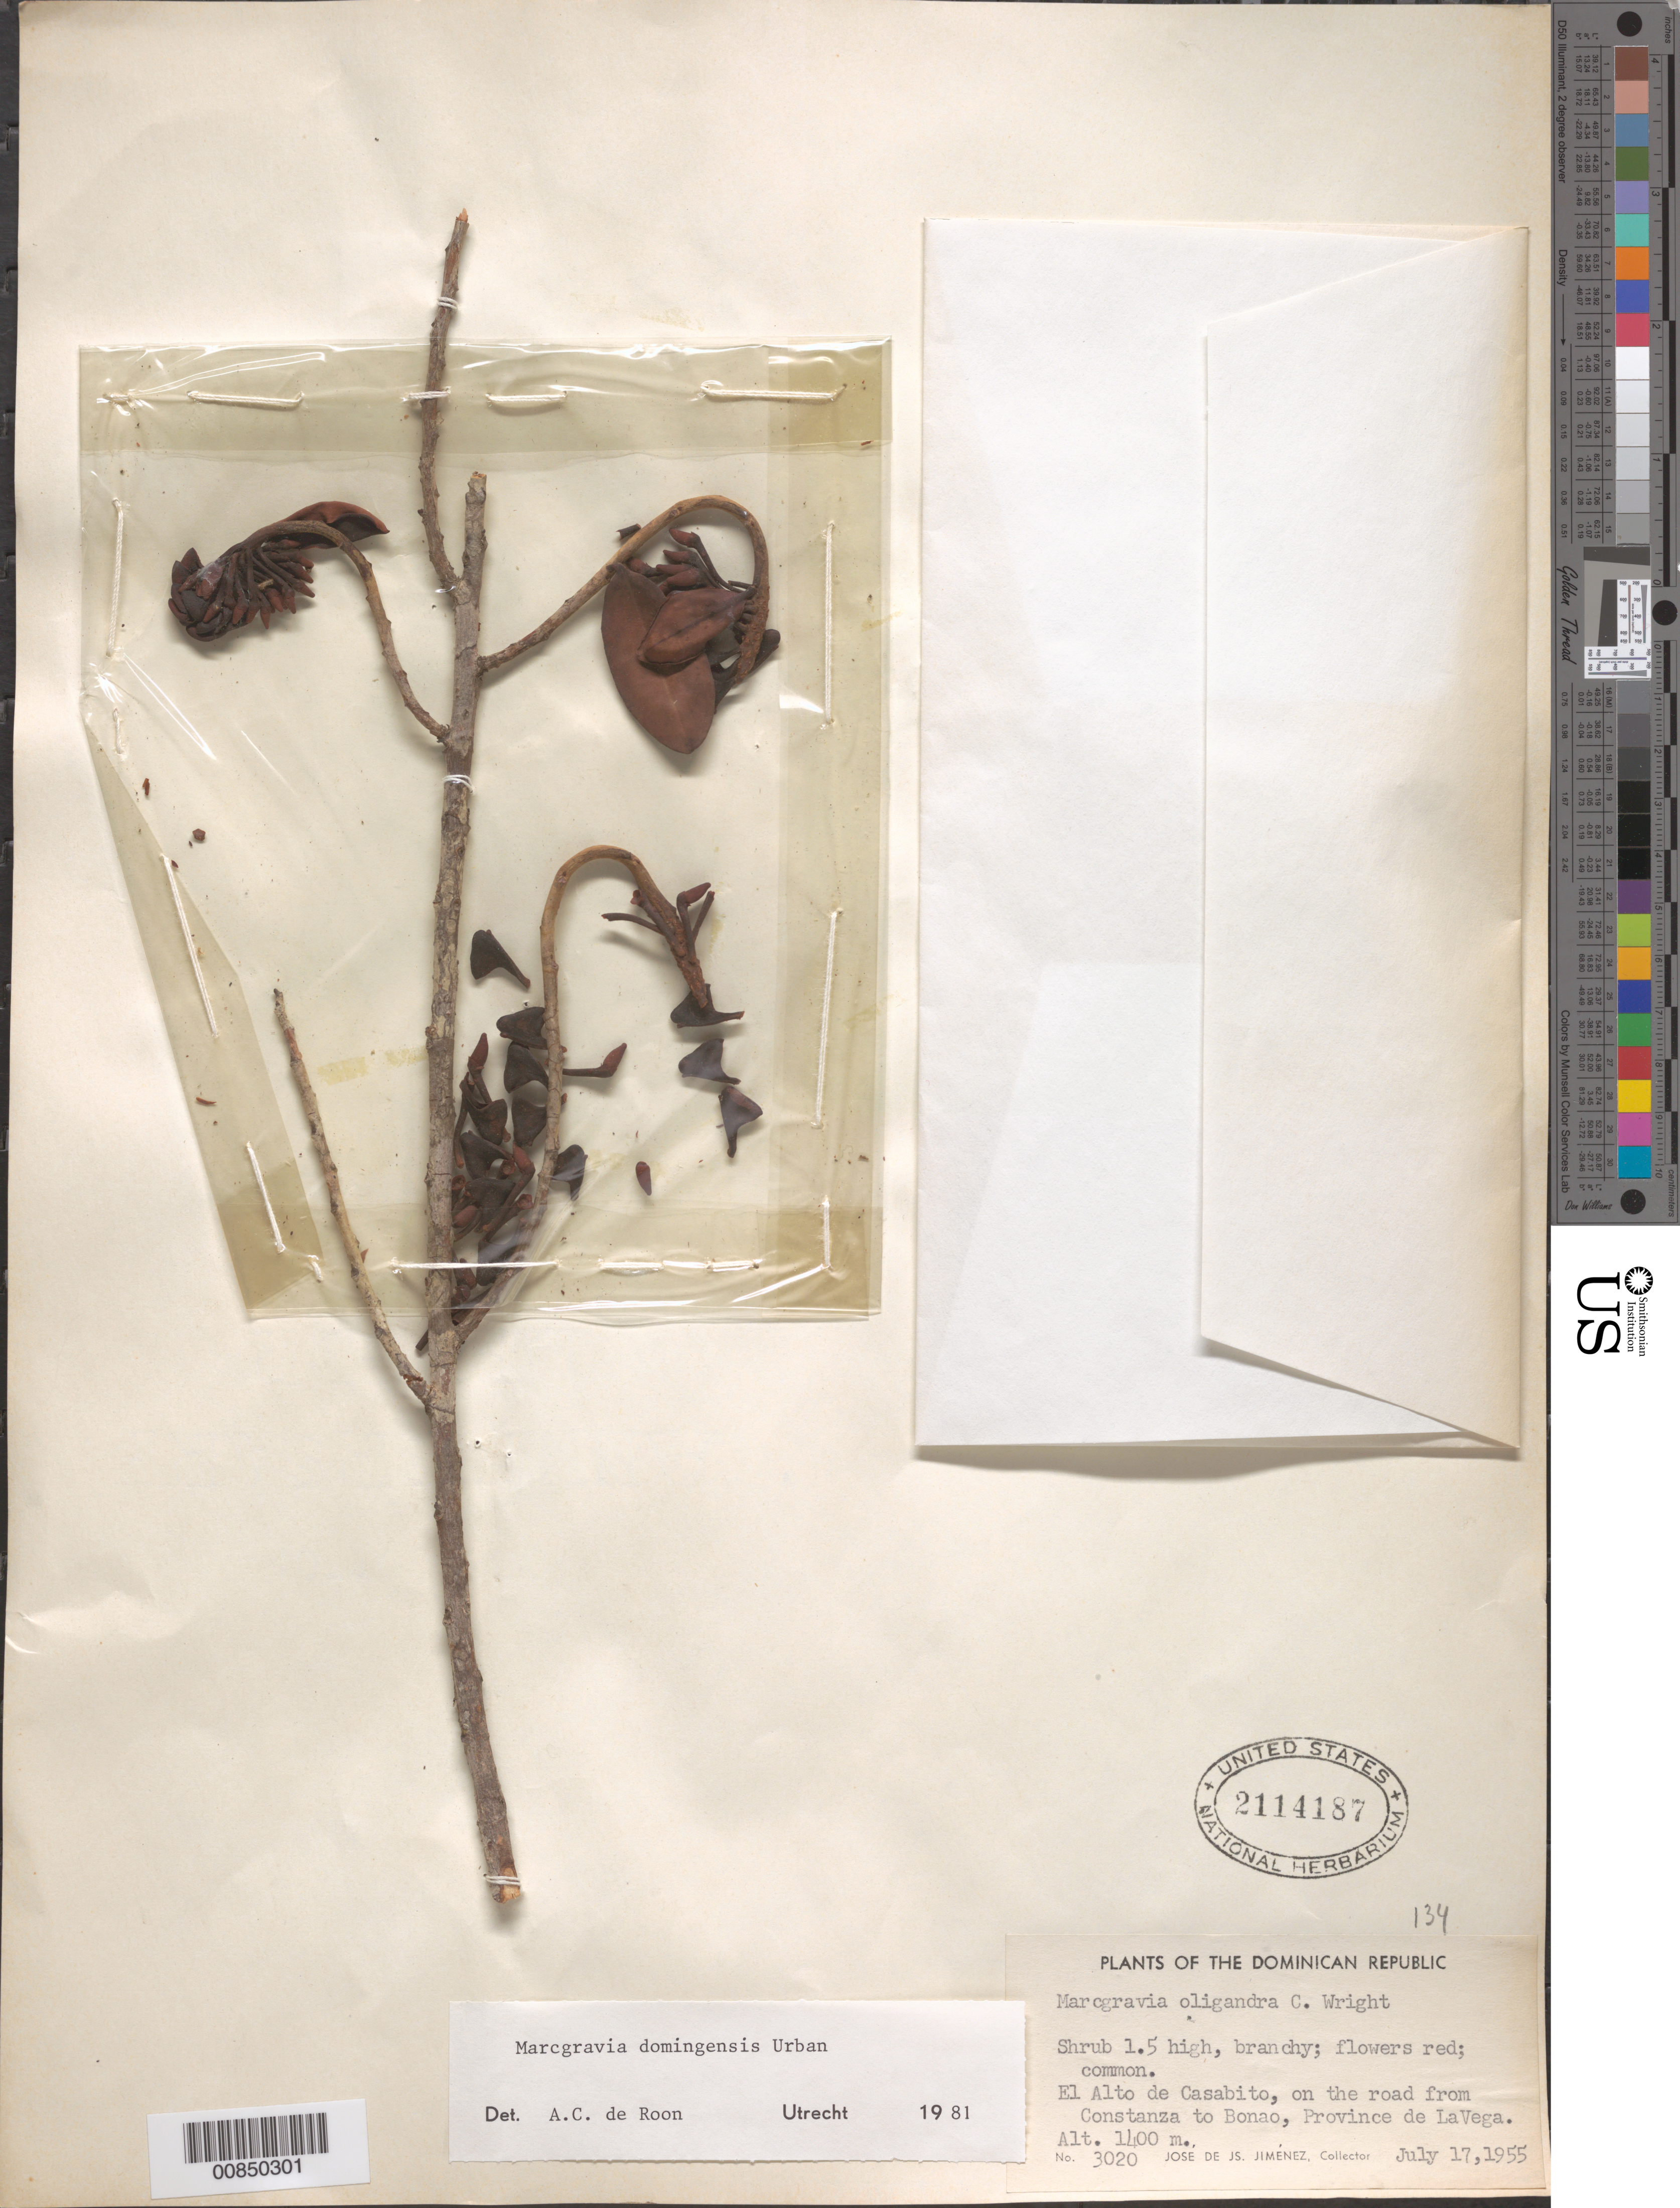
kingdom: Plantae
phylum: Tracheophyta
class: Magnoliopsida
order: Ericales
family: Marcgraviaceae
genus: Marcgravia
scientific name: Marcgravia domingensis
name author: Urb.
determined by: de Roon, A. C.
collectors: J. J. Jiménez Almonte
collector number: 3020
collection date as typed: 17 Jul 1955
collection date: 1955-07-17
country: Dominican Republic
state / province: La Vega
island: Hispaniola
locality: El Alto de Casabito, on road from Constanza to Bonao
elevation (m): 1400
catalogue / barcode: US 2114187